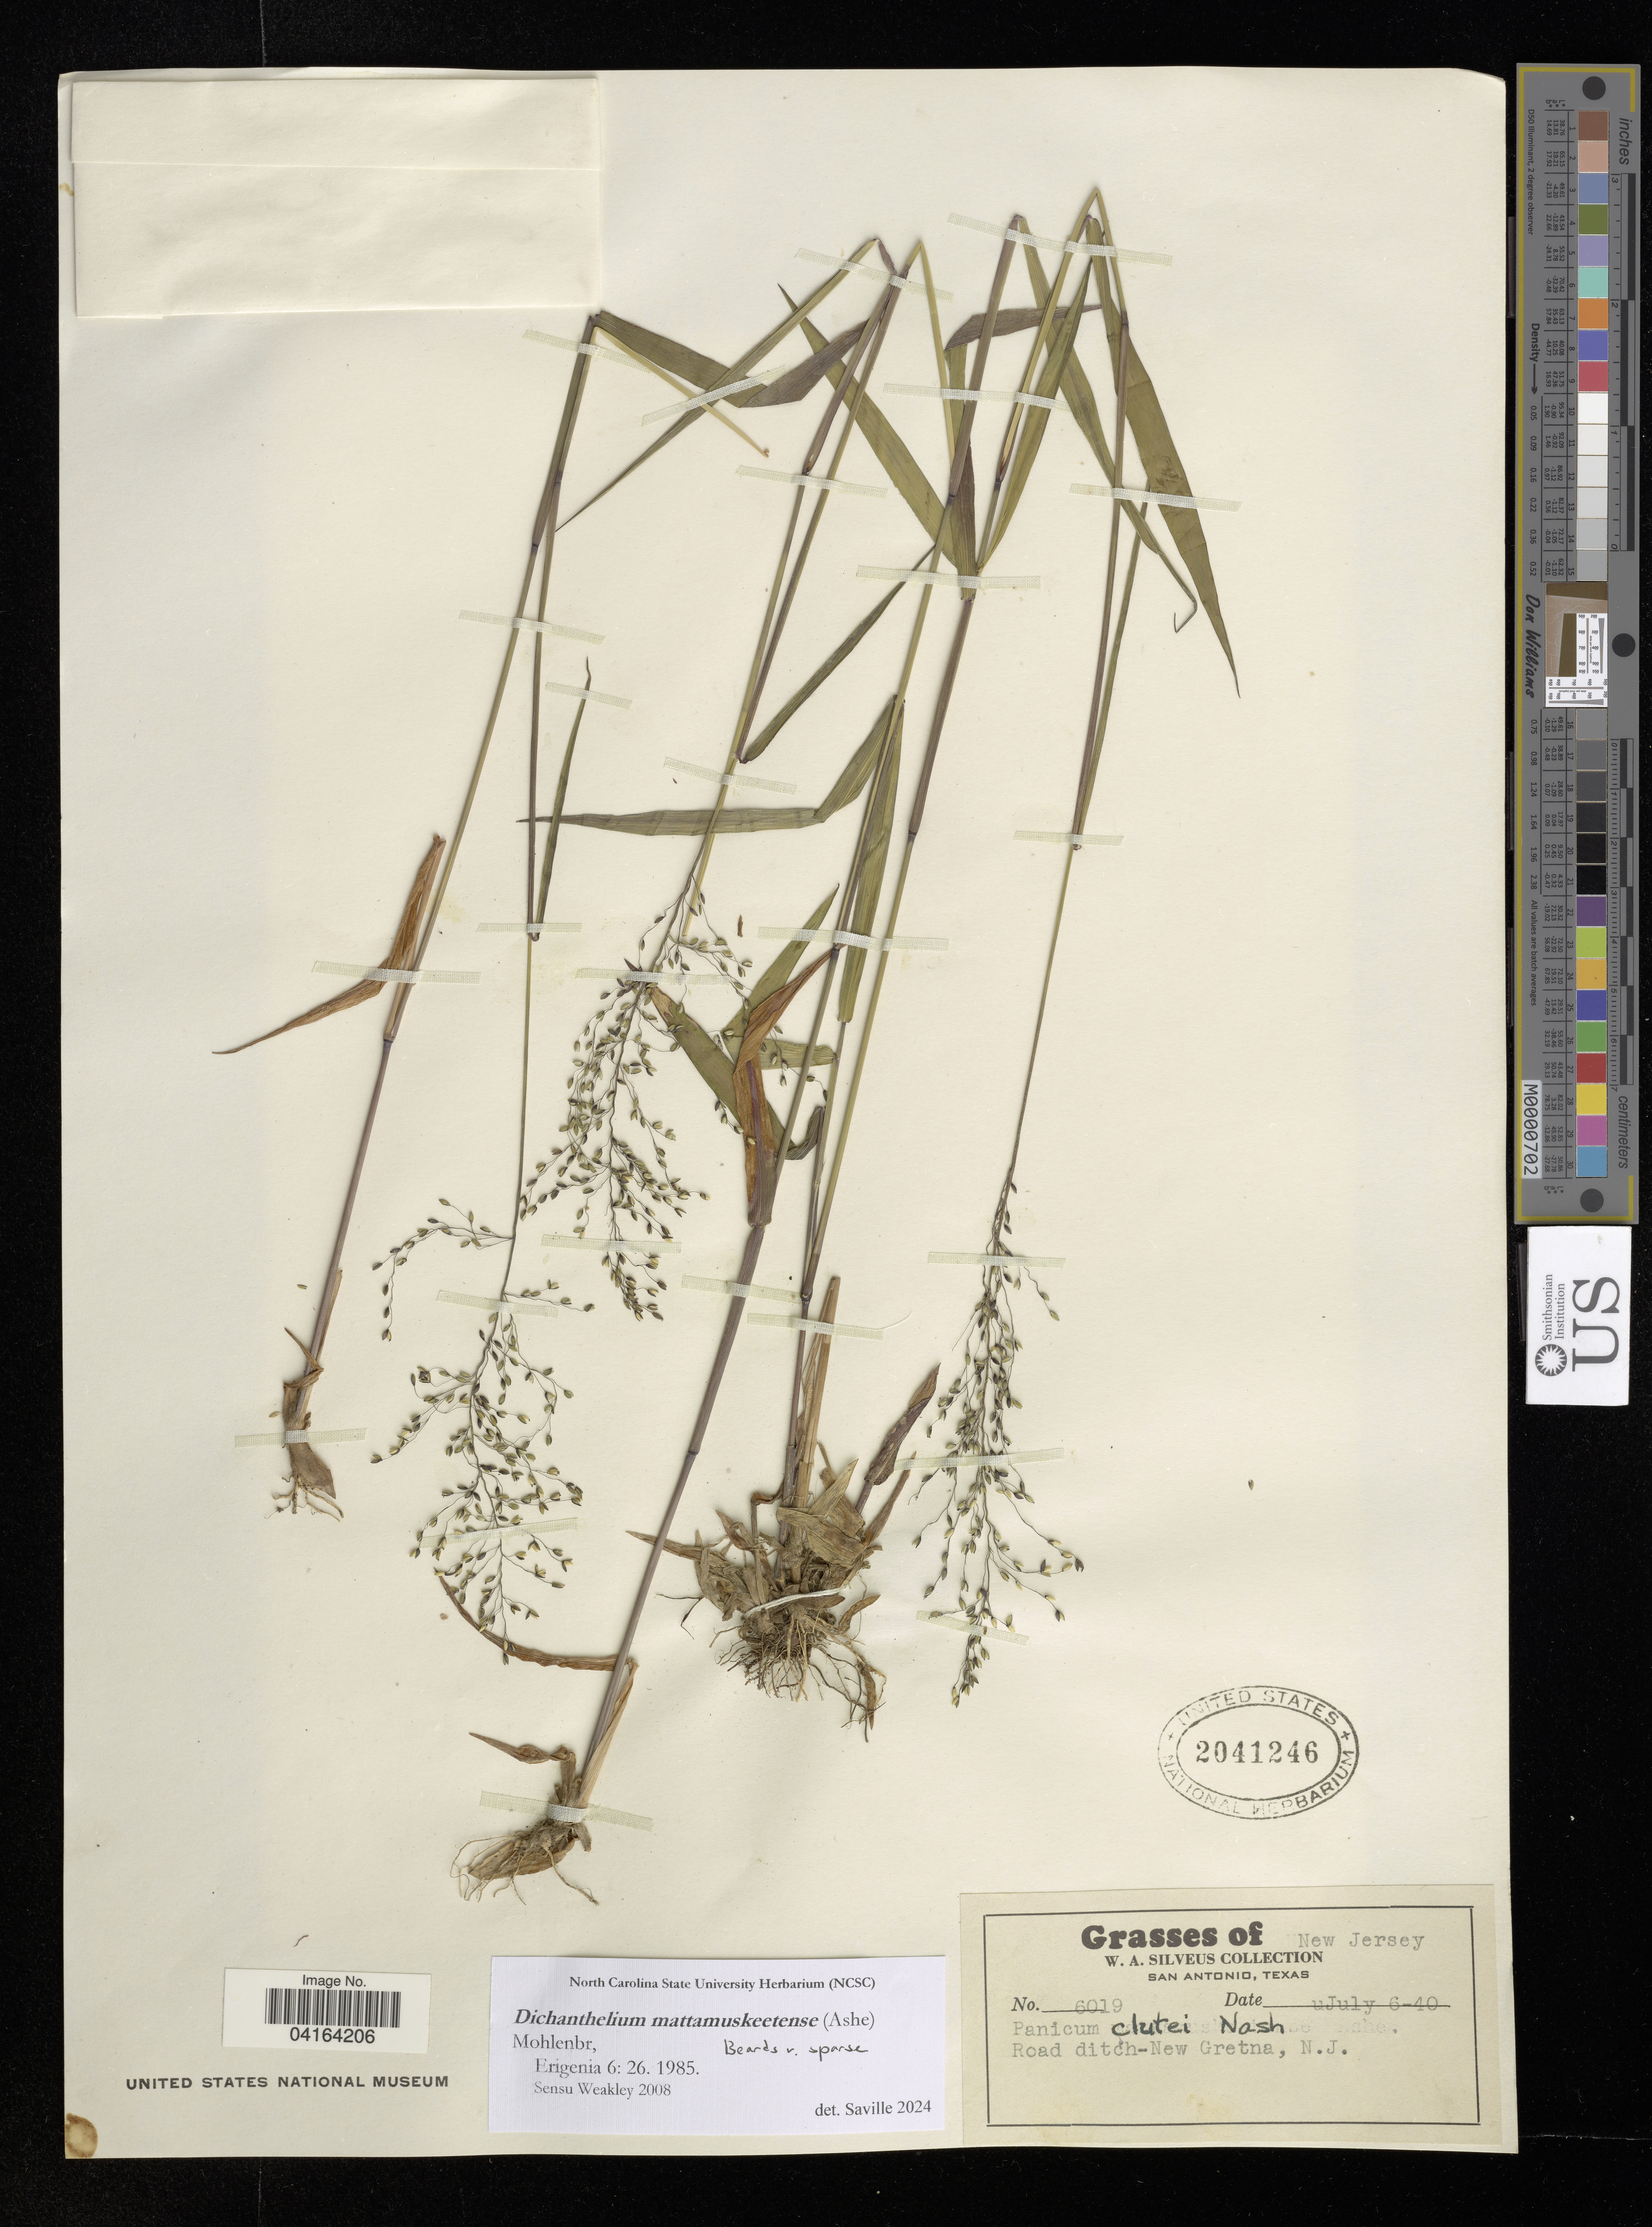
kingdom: Plantae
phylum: Tracheophyta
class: Liliopsida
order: Poales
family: Poaceae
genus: Dichanthelium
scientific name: Dichanthelium mattamuskeetense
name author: (Ashe) Mohlenbr.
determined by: Saville, A. C., (NCSC), North Carolina State University (UNITED STATES)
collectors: W. Silveus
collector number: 6019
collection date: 1940-07-06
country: United States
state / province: New Jersey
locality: Road ditch-New Gretna.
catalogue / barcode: US 2041246